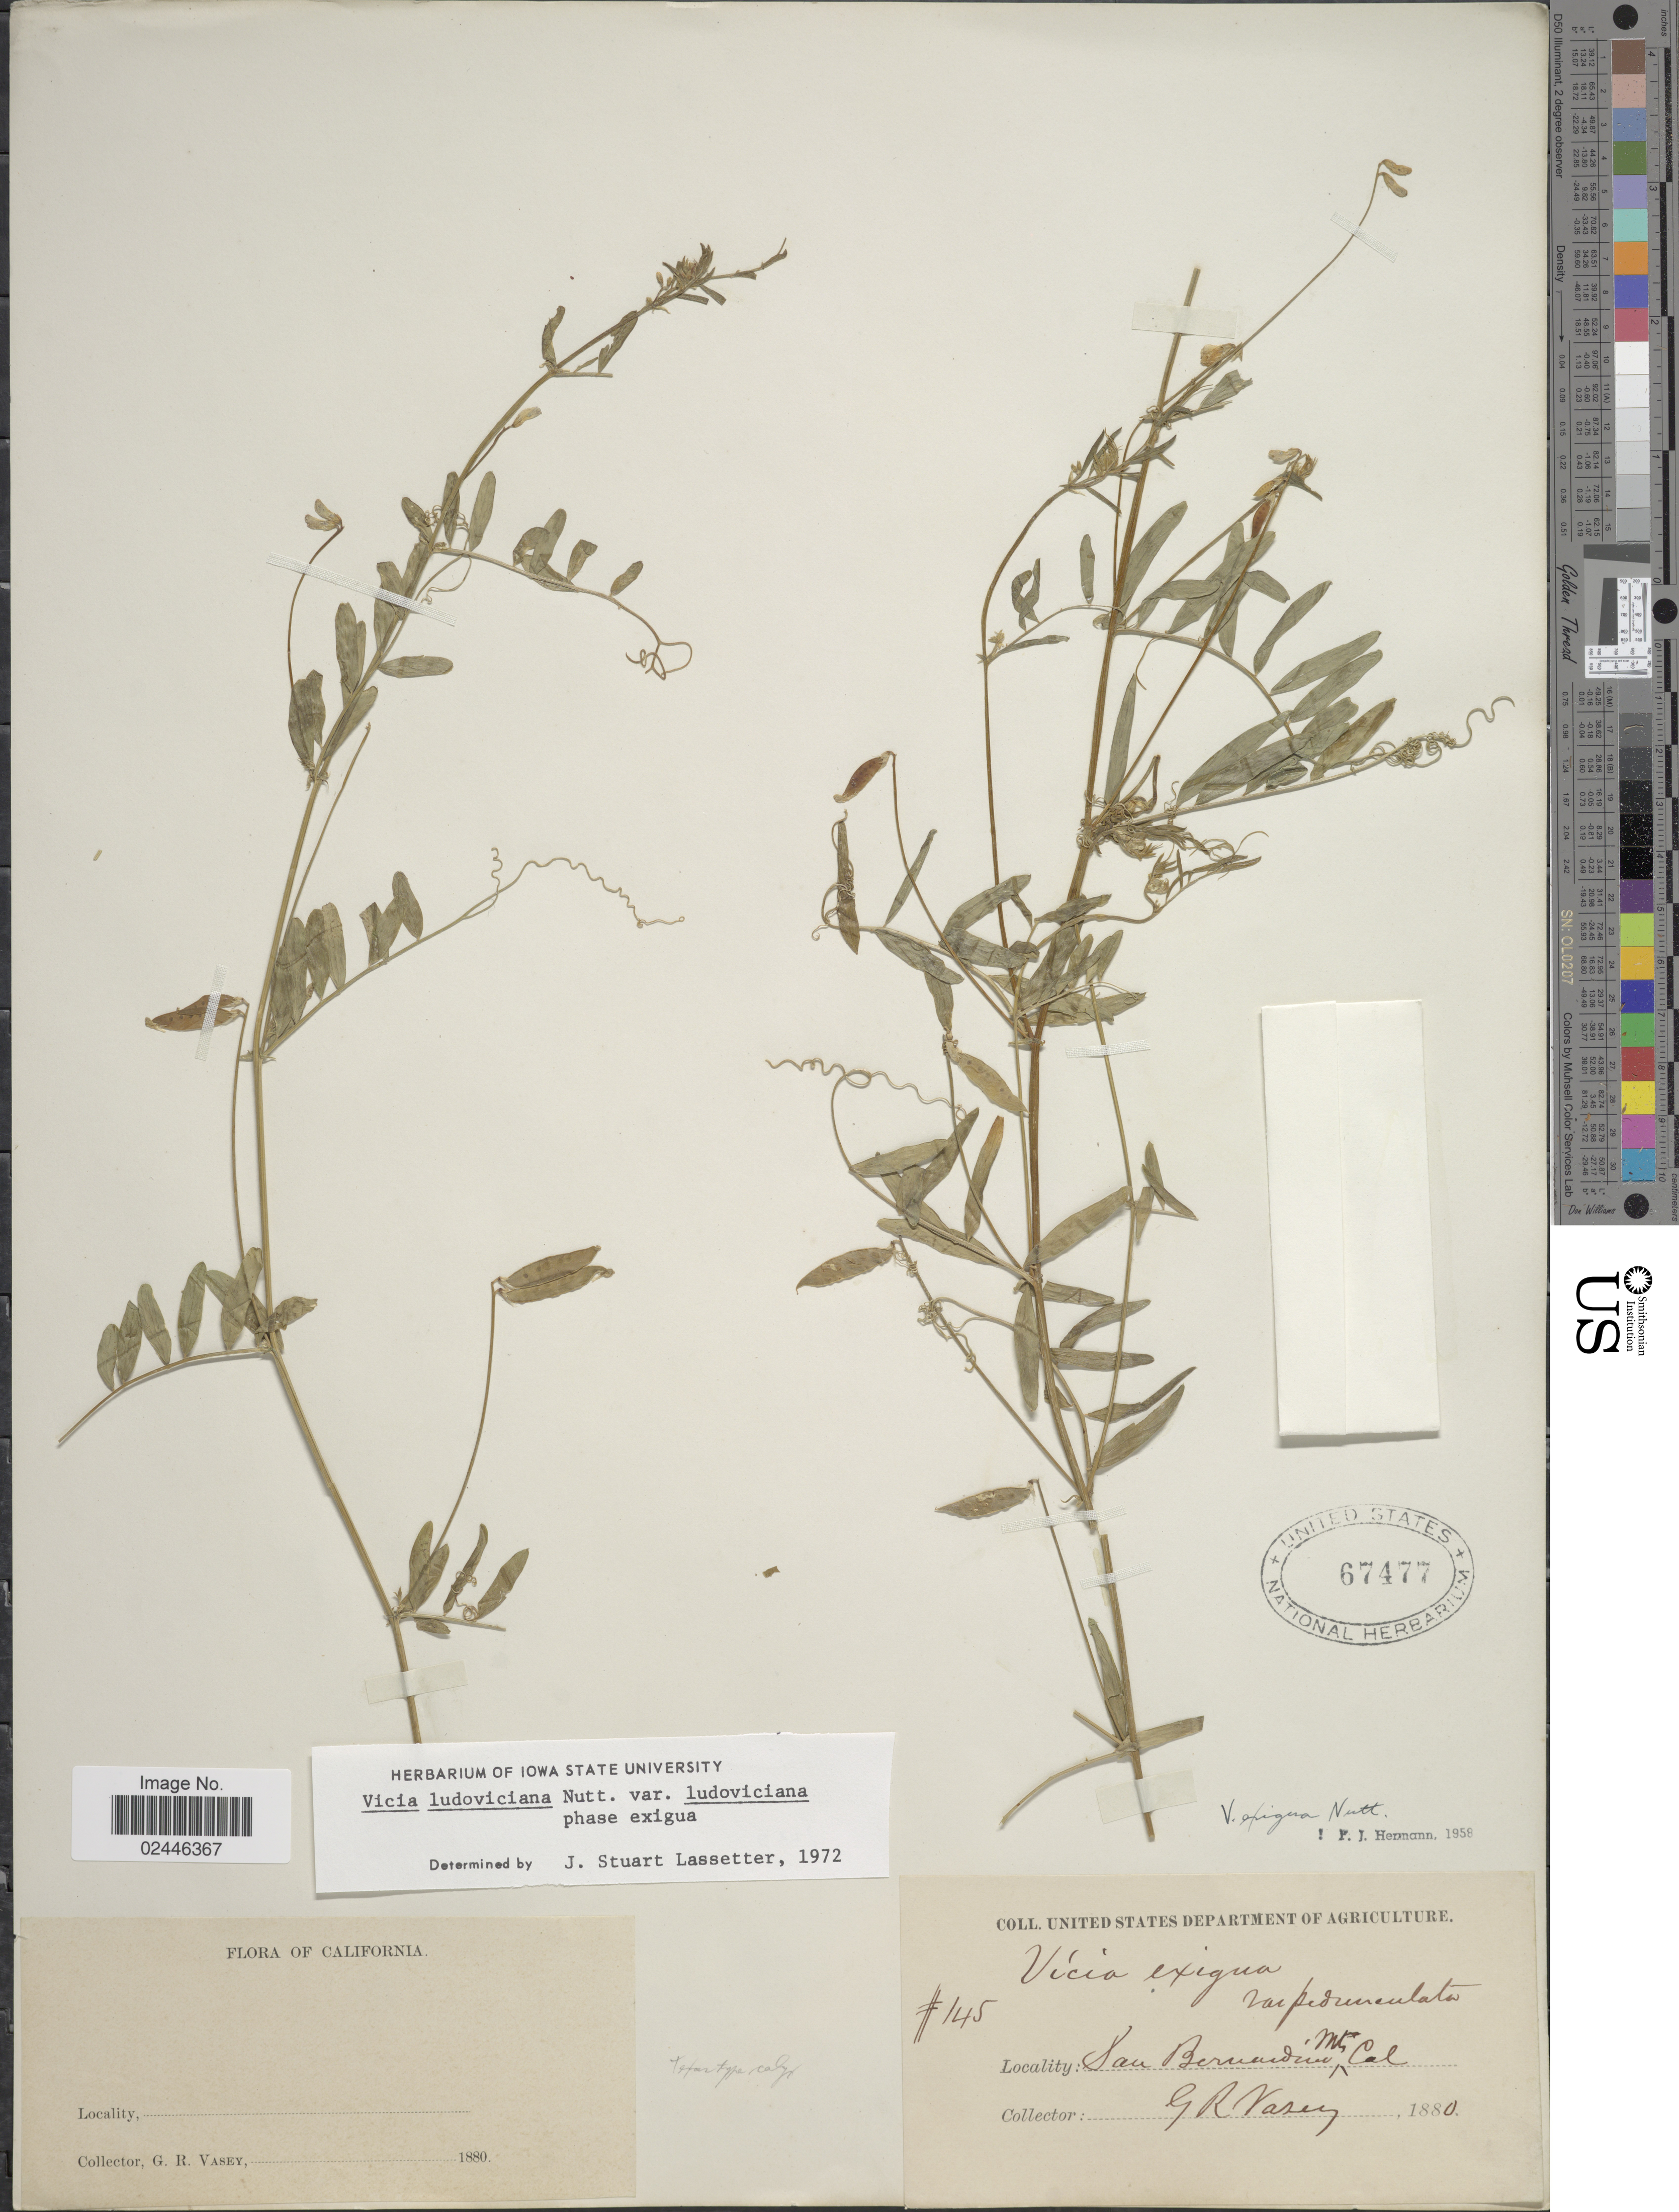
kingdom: Plantae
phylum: Tracheophyta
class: Magnoliopsida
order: Fabales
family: Fabaceae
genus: Vicia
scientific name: Vicia ludoviciana var. ludoviciana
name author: Nutt. ex Torr. & A. Gray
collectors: G. R. Vasey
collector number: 145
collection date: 1880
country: United States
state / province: California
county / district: San Bernardino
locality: San Bernardino Mts.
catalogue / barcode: US 67477